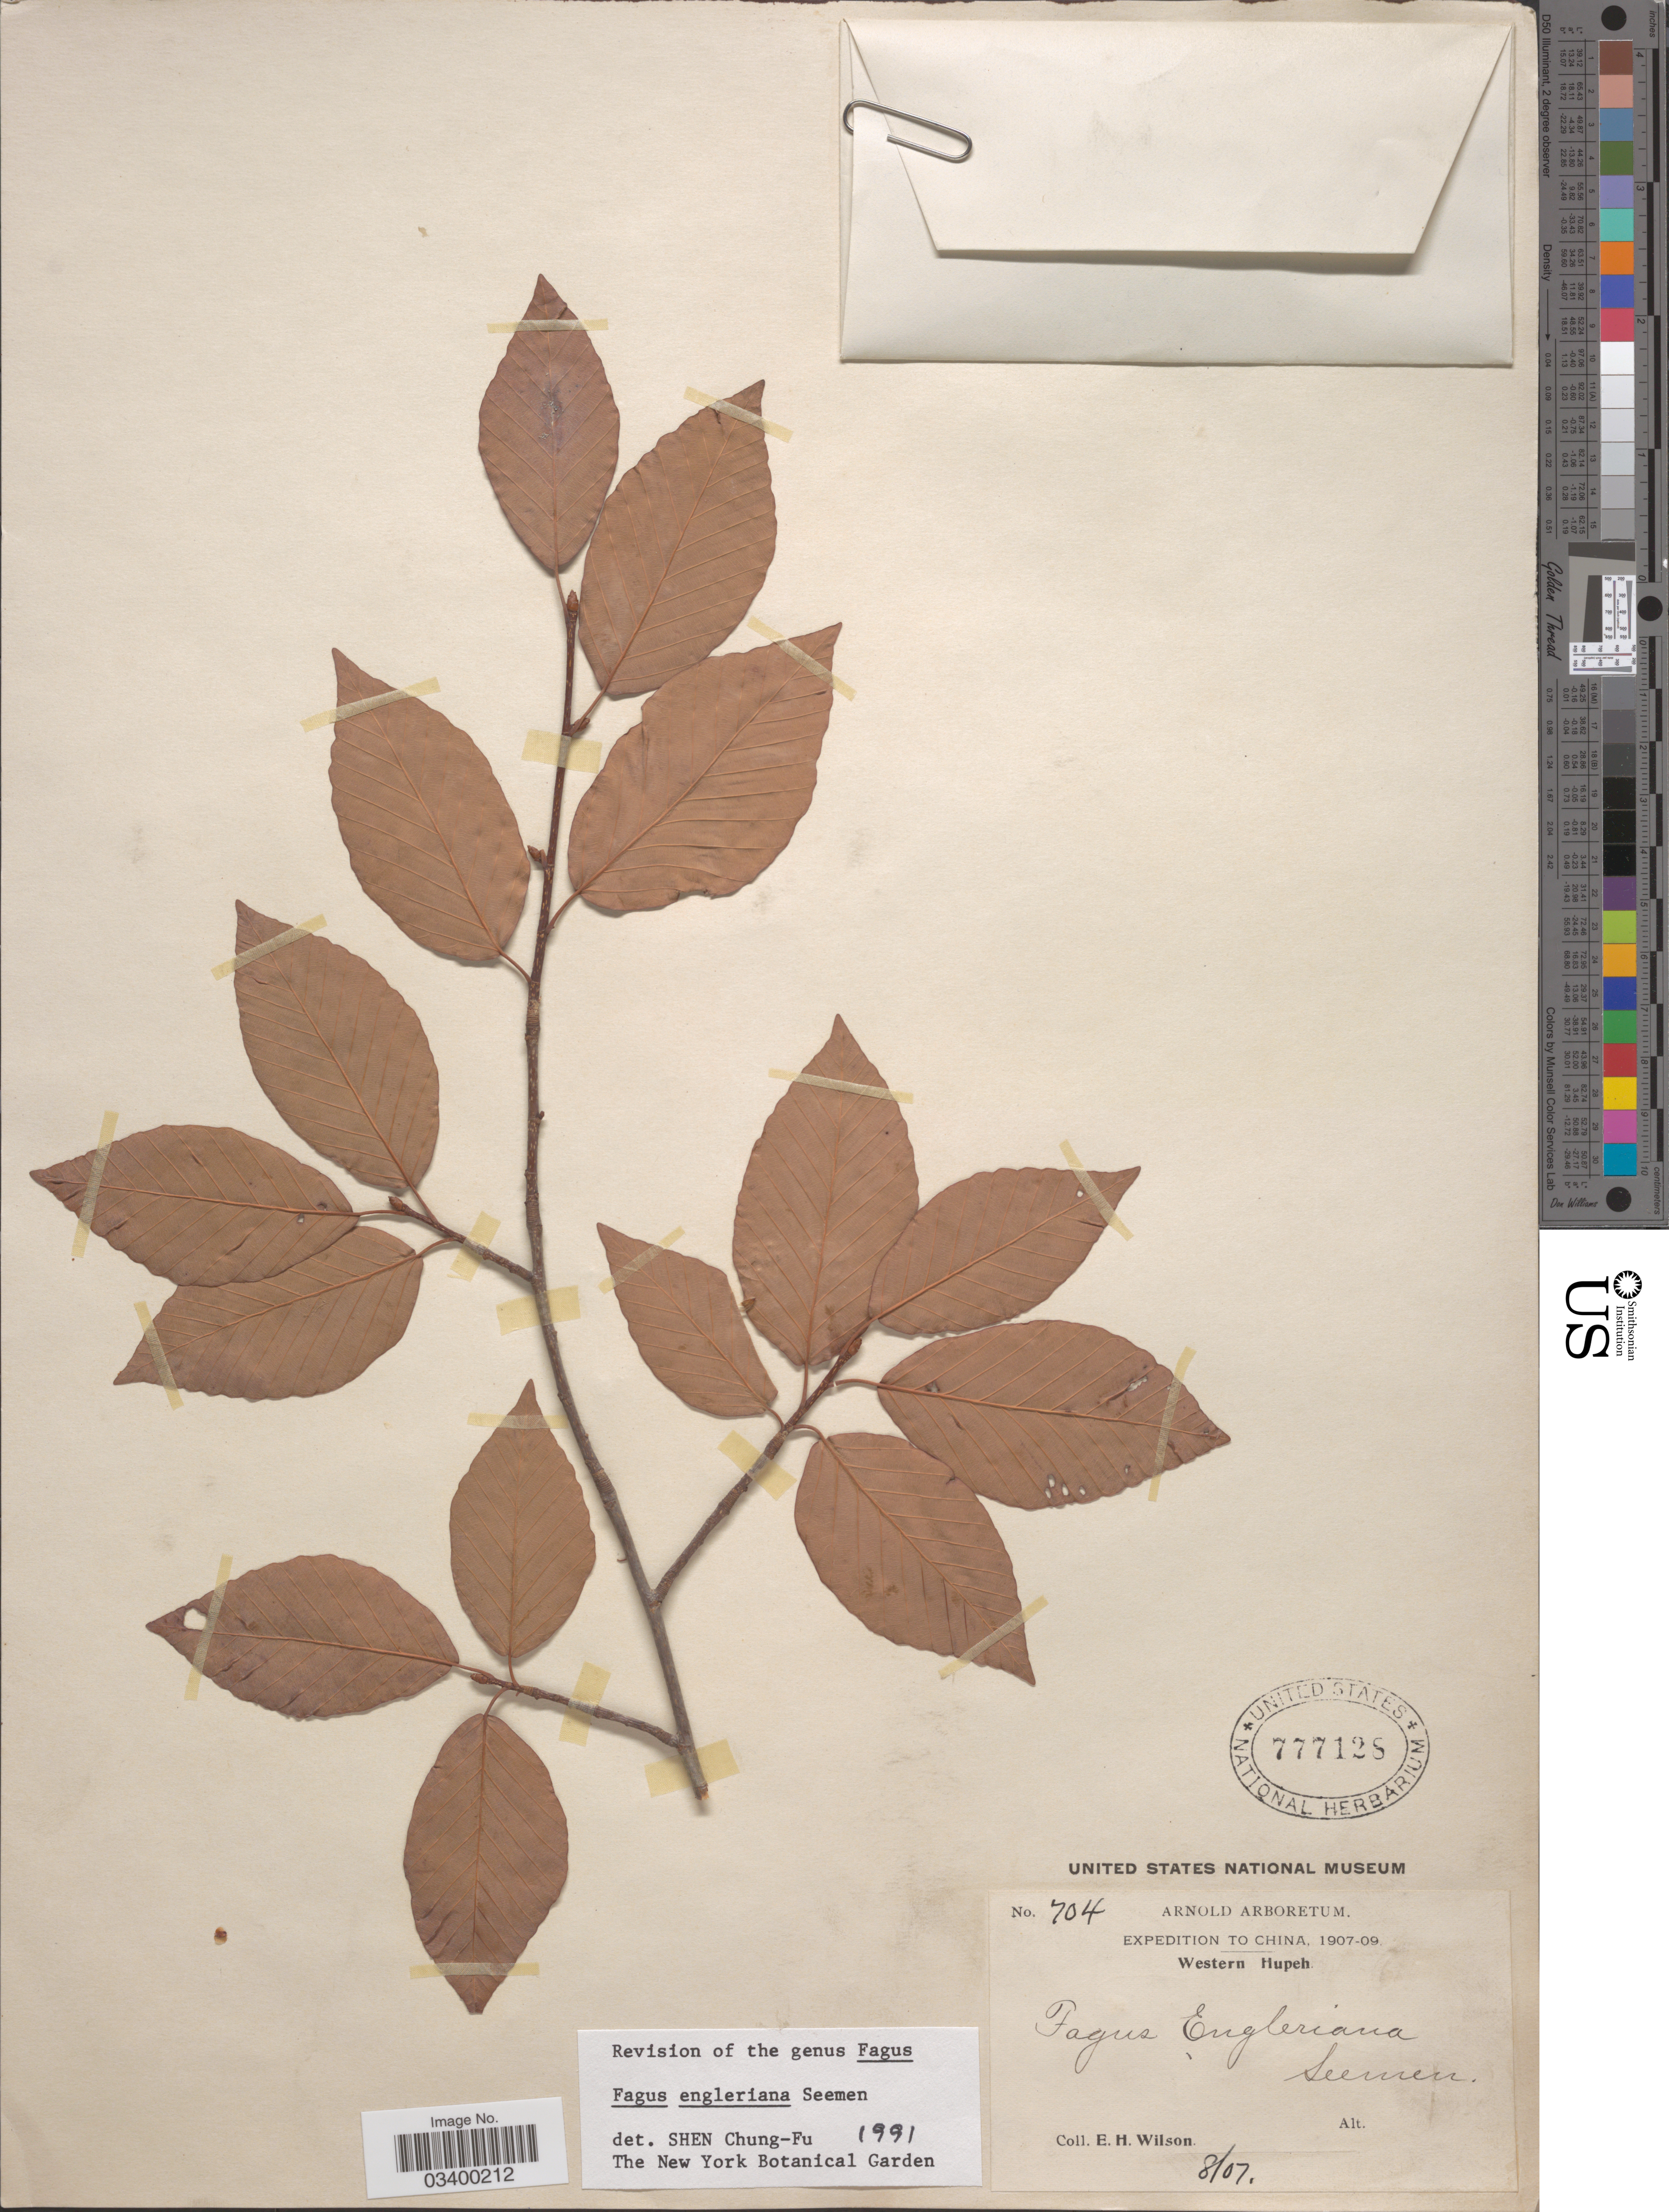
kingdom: Plantae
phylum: Tracheophyta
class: Magnoliopsida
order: Fagales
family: Fagaceae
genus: Fagus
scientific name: Fagus engleriana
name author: Seemen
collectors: E. Wilson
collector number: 704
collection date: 1907-08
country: China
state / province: Hubei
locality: Western Hupeh.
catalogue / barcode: US 777128